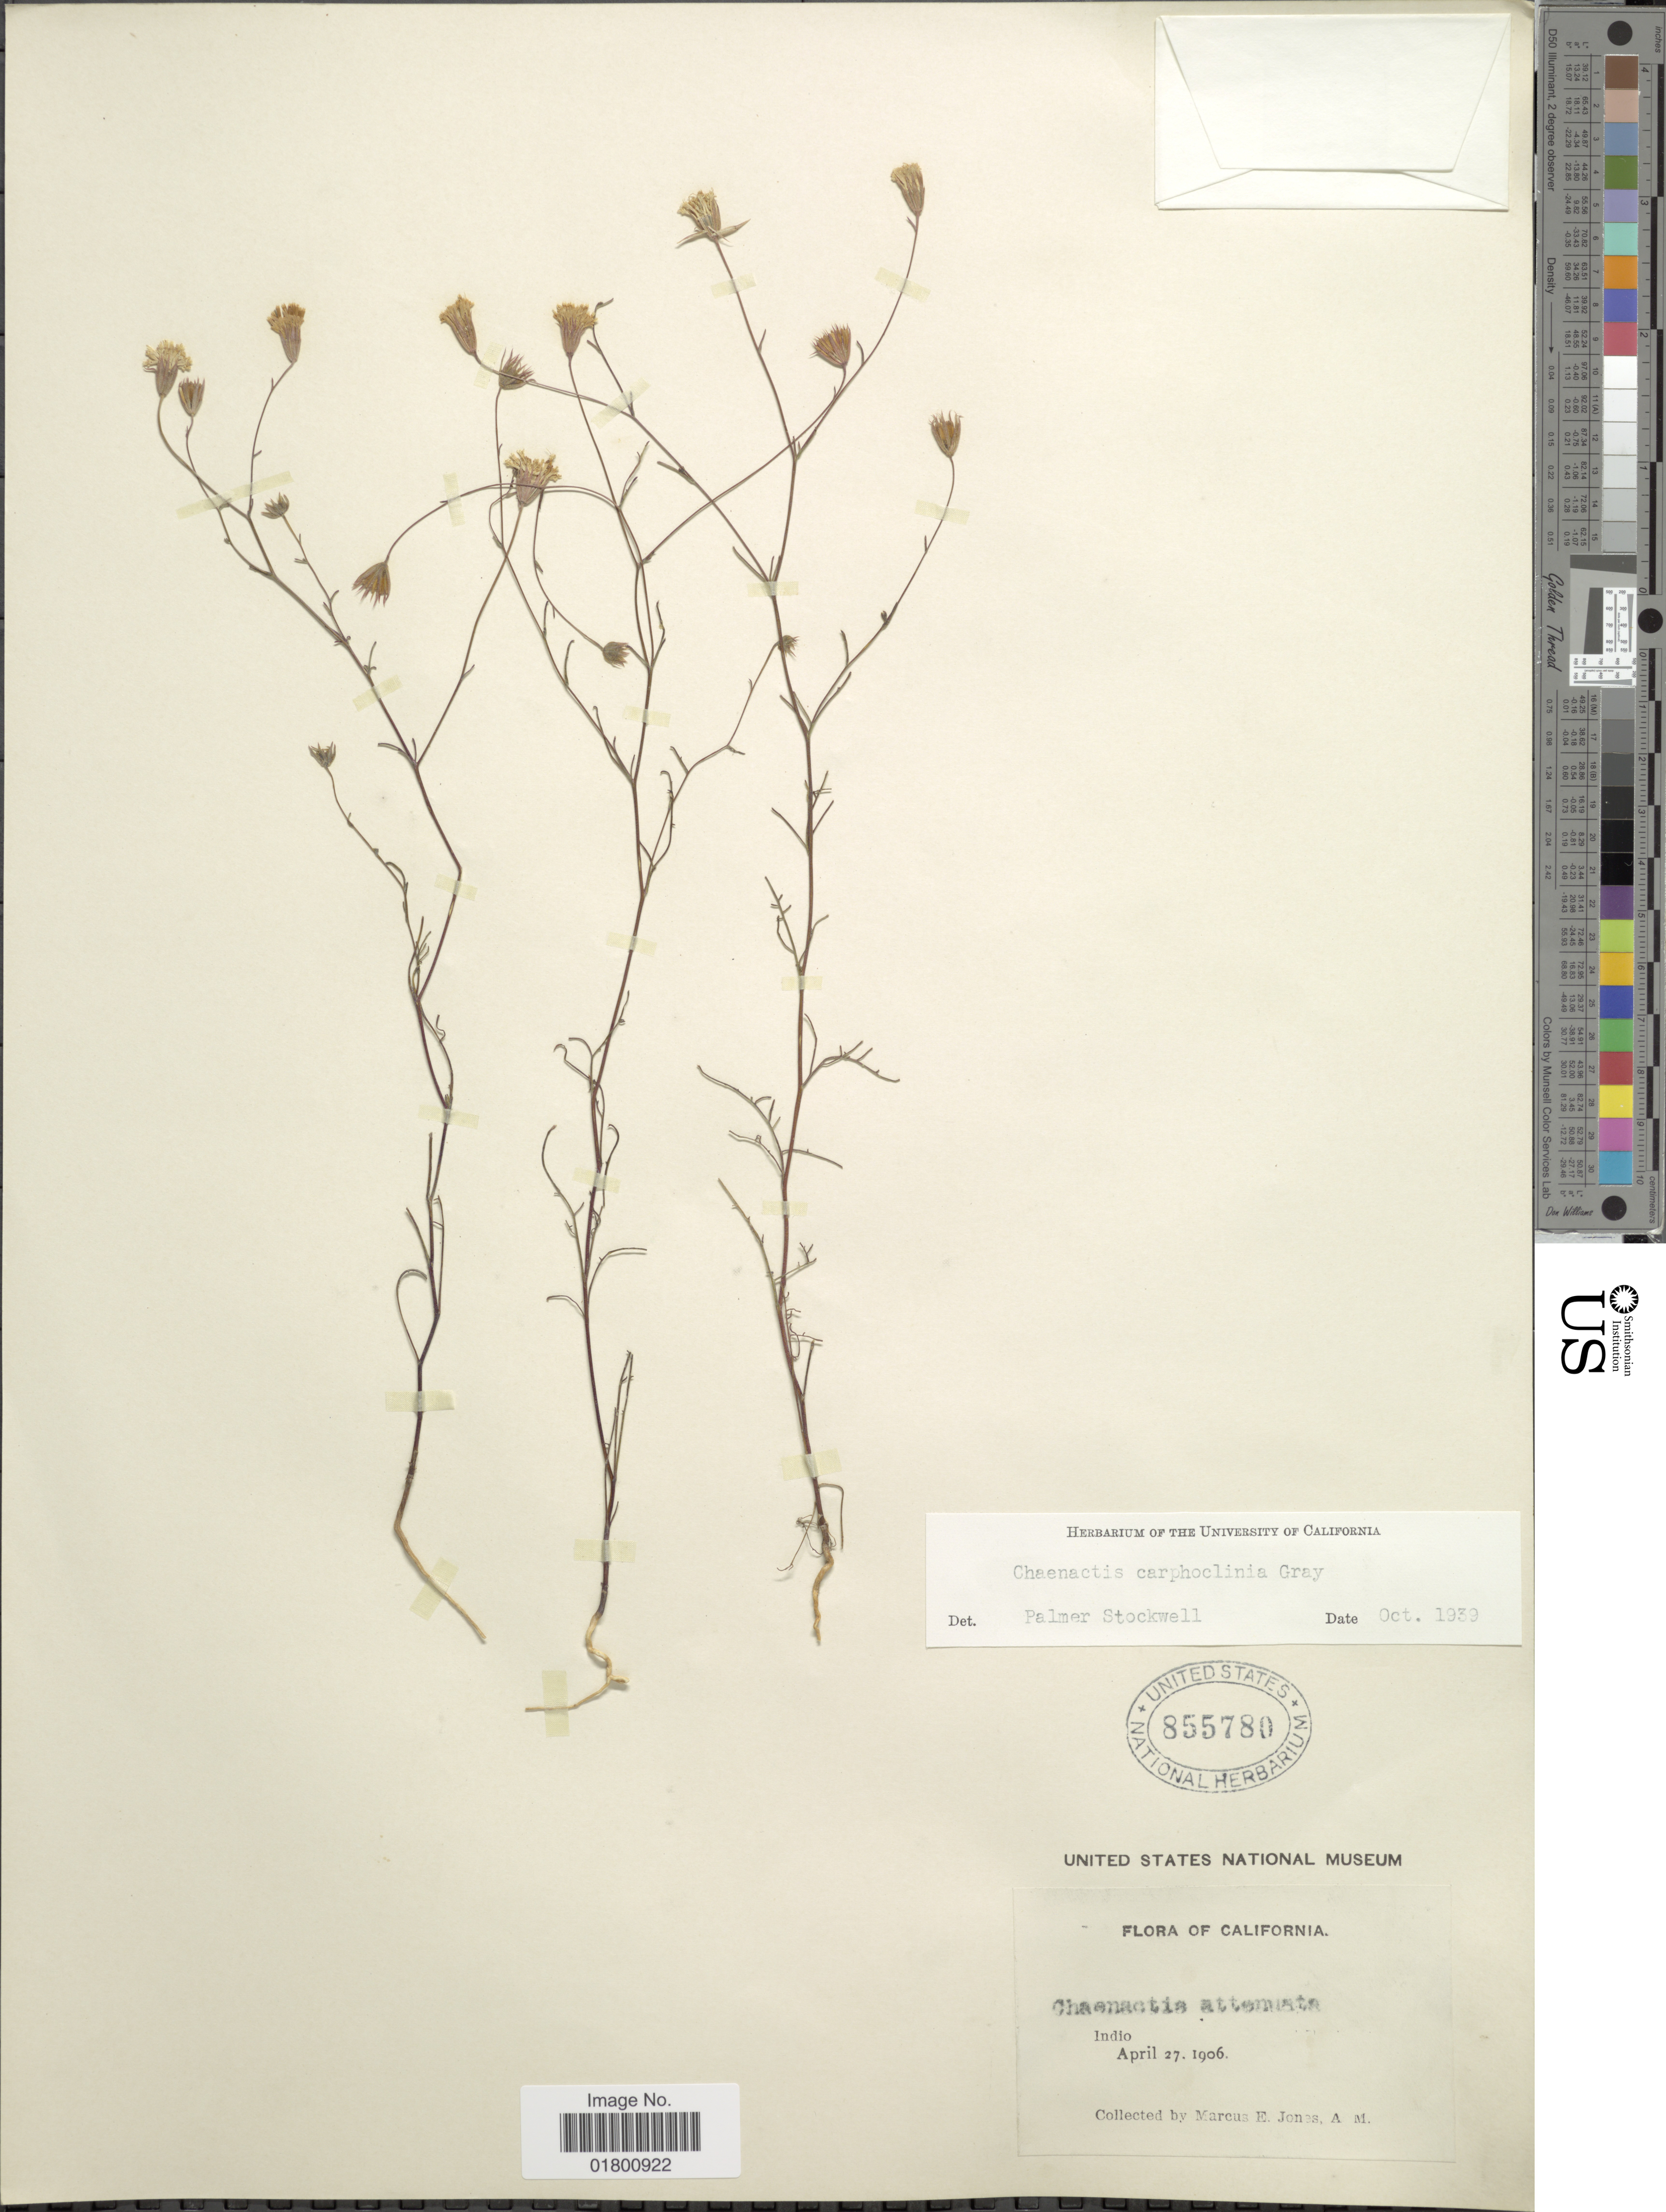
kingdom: Plantae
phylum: Tracheophyta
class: Magnoliopsida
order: Asterales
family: Asteraceae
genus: Chaenactis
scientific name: Chaenactis carphoclinia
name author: A. Gray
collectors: M. E. Jones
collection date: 1906-04-27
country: United States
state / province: California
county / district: Riverside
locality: Indio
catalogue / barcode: US 855780